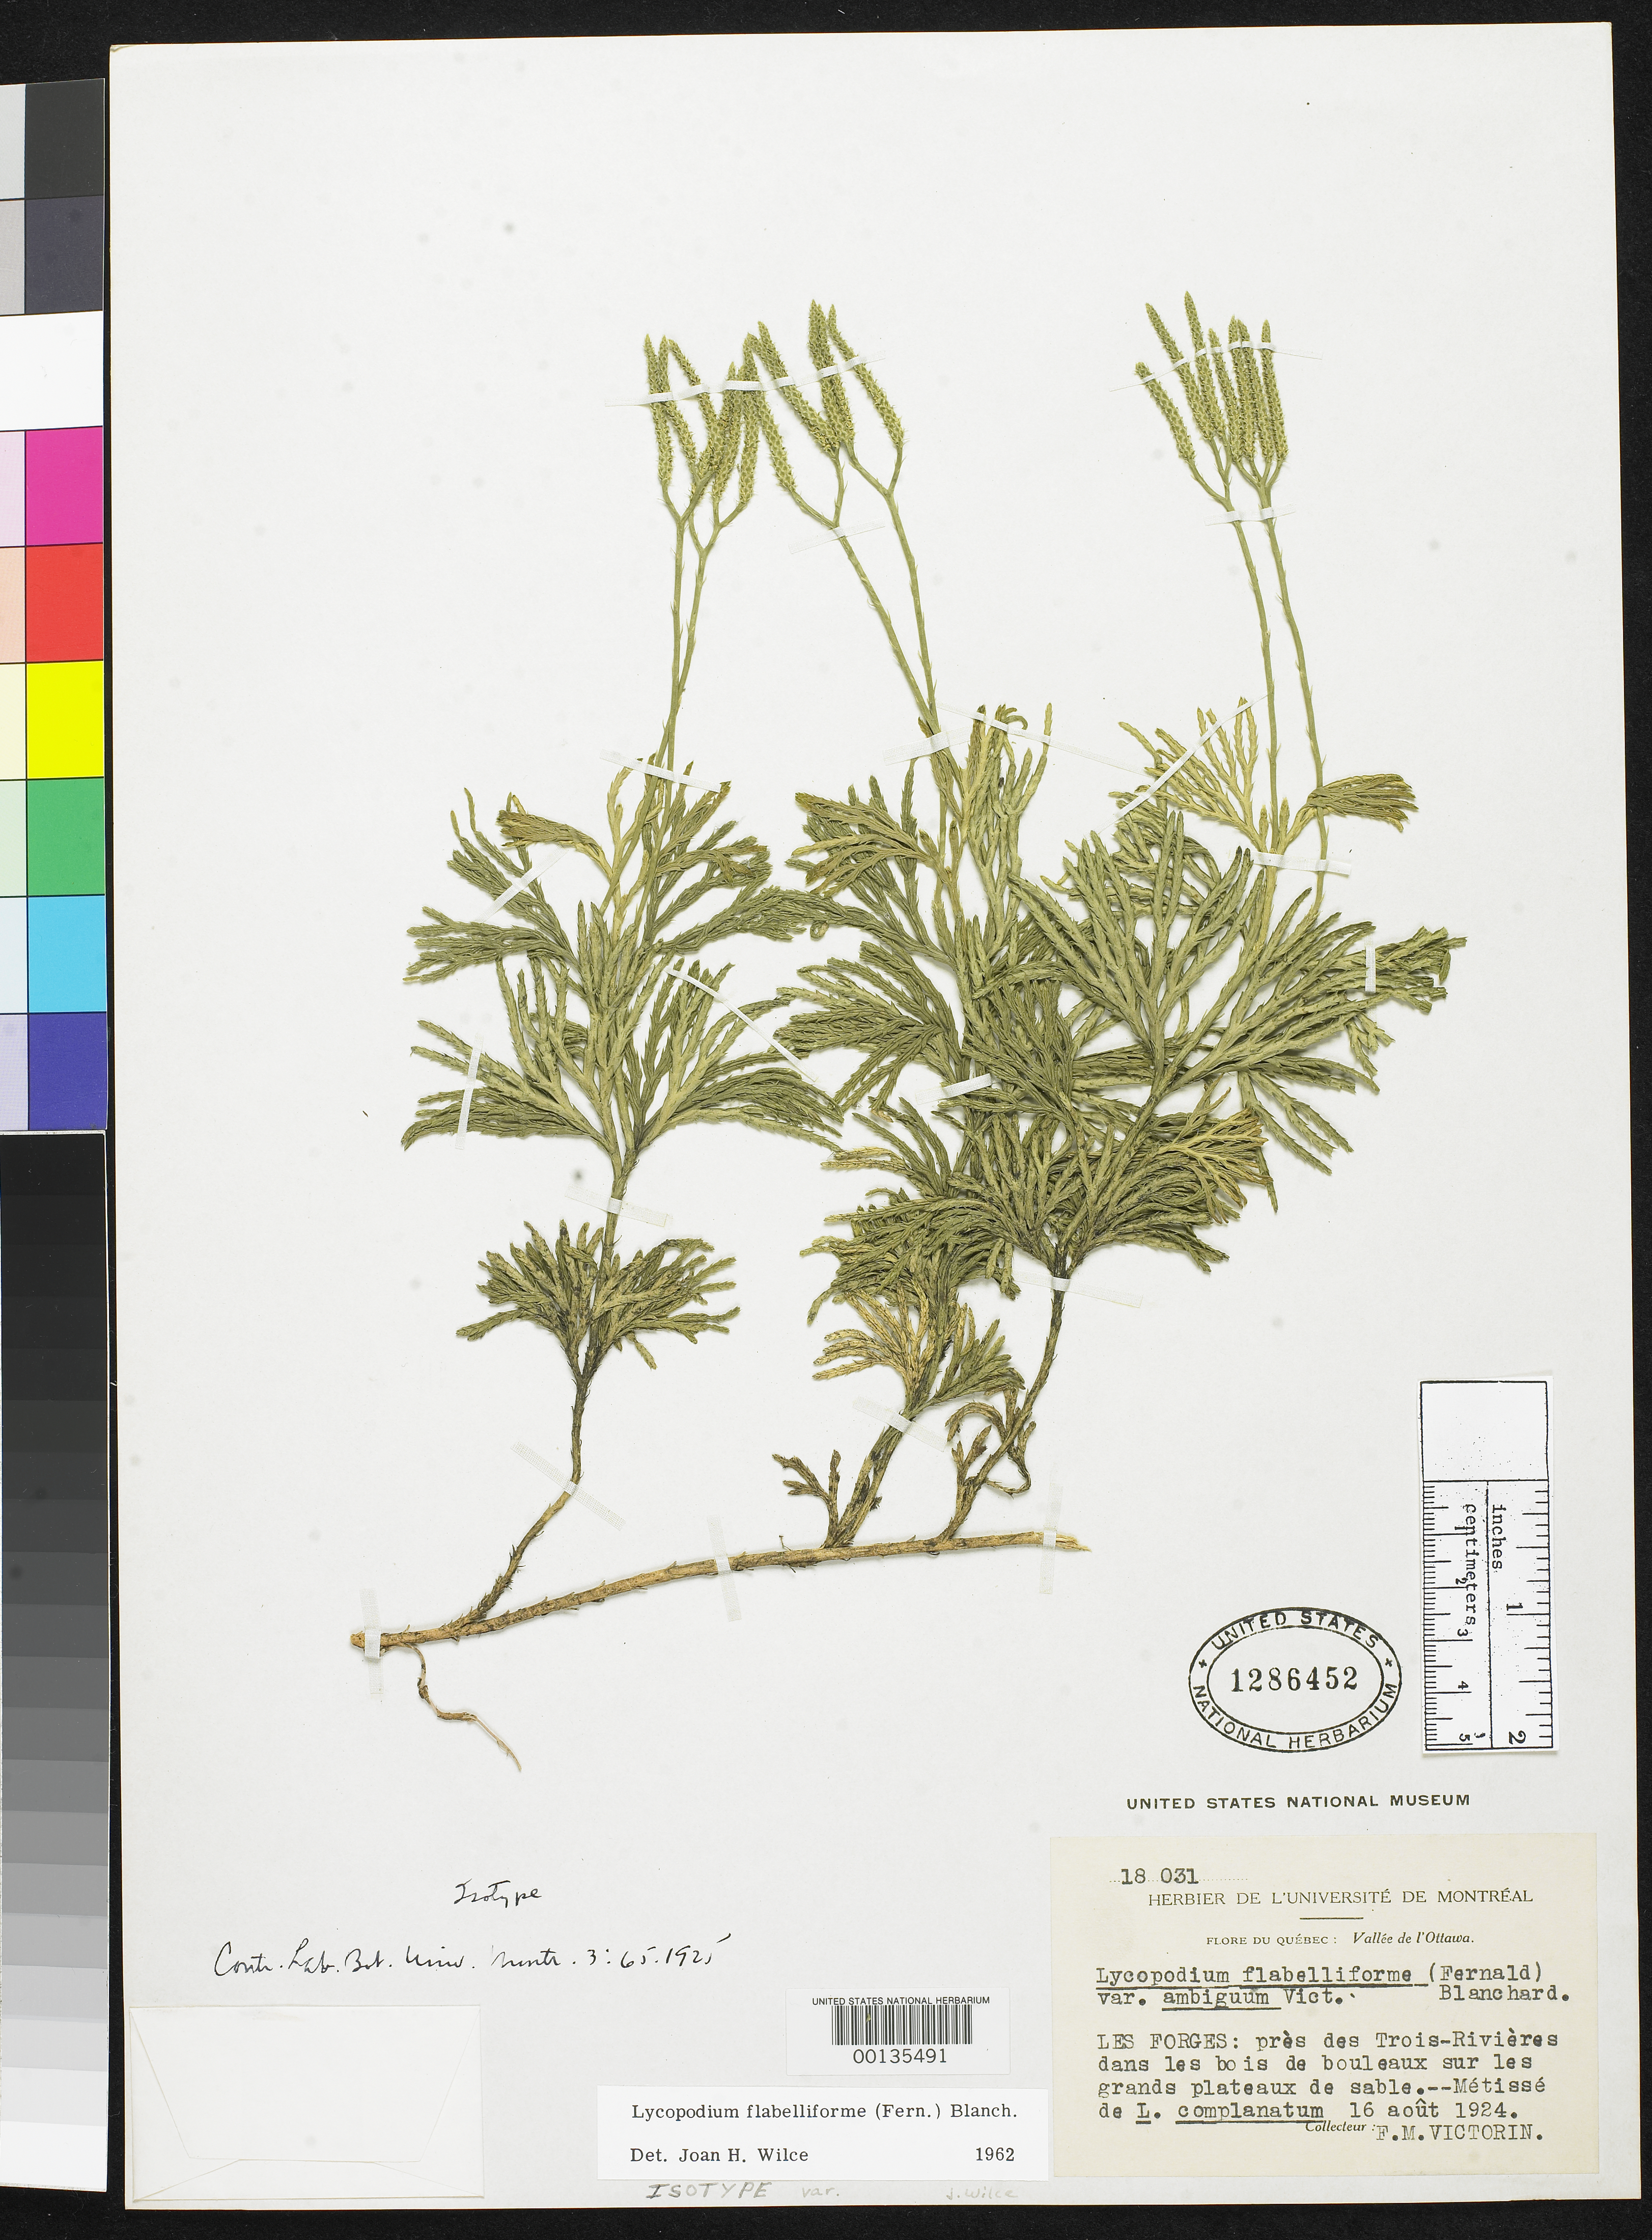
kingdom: Plantae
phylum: Tracheophyta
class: Lycopodiopsida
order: Lycopodiales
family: Lycopodiaceae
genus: Lycopodium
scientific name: Lycopodium flabelliforme var. ambiguum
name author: Vict.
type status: Type Collection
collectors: Fr. Marie-Victorin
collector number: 18031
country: Canada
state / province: Quebec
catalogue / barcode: US 1286452